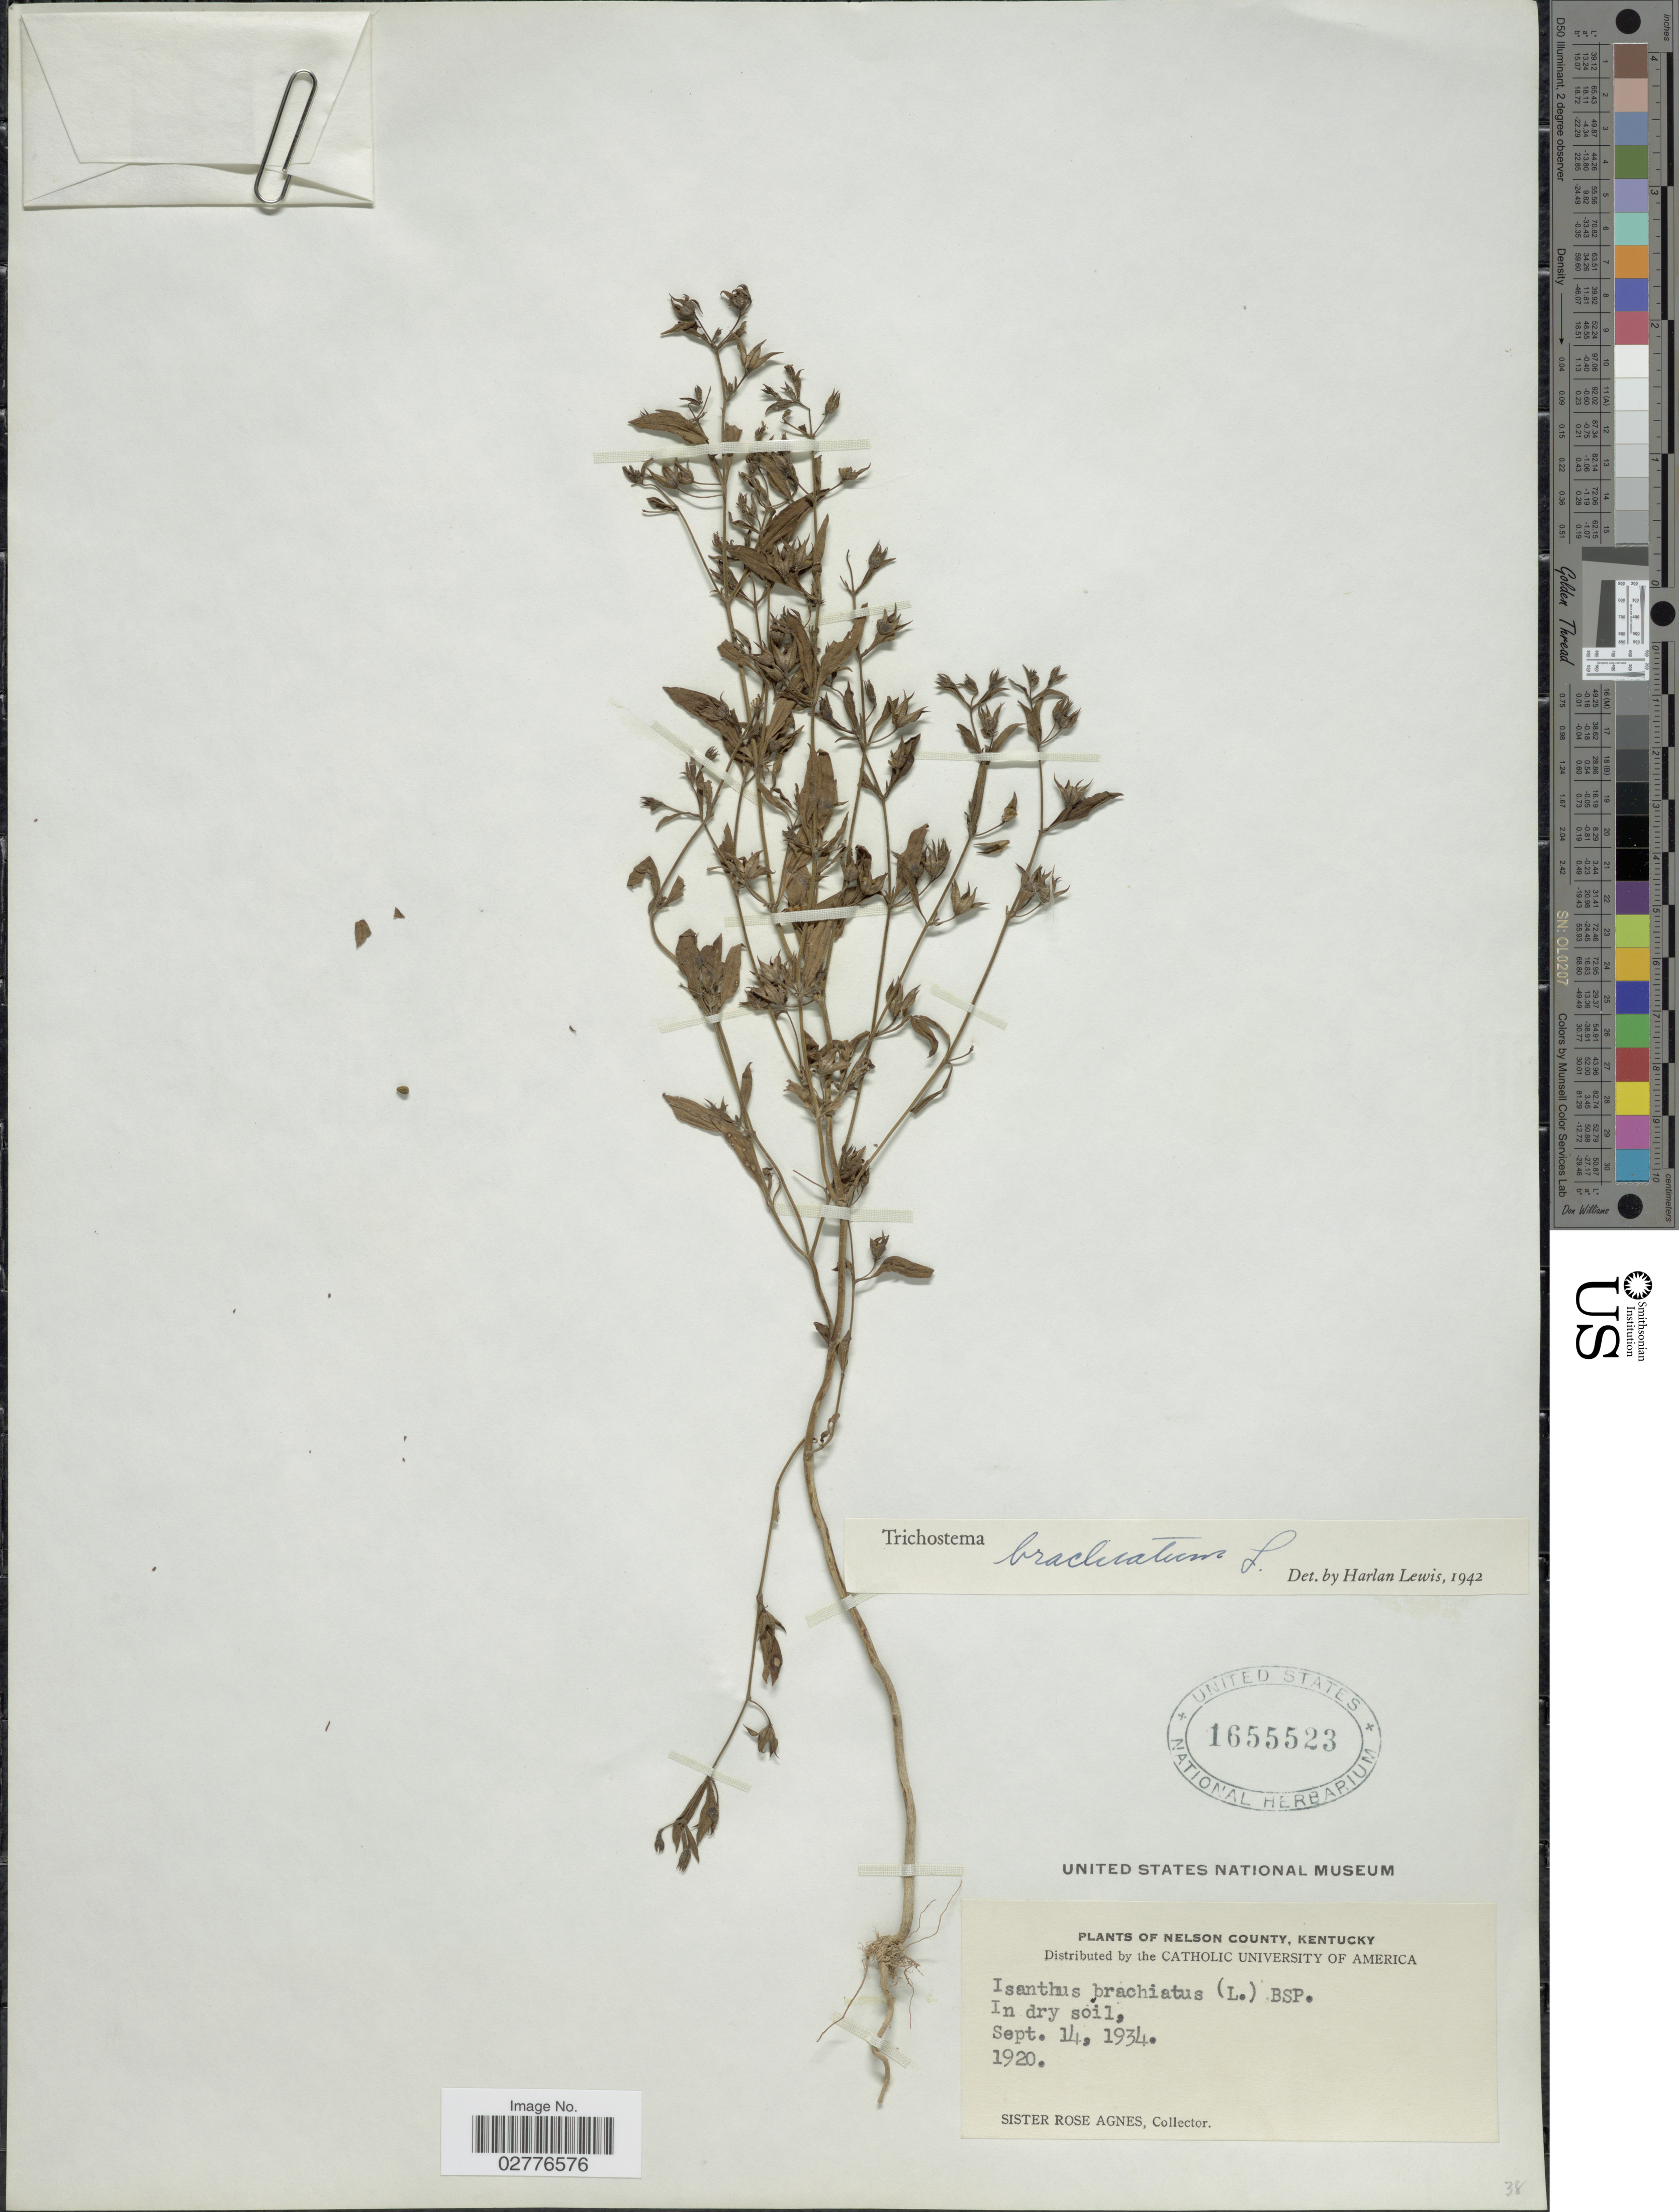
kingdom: Plantae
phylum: Tracheophyta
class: Magnoliopsida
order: Lamiales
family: Lamiaceae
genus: Trichostema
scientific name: Trichostema brachiatum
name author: L.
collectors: Sister Rose Agnes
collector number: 1920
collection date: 1934-09-14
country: United States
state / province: Kentucky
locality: Nelson County.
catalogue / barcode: US 1655523